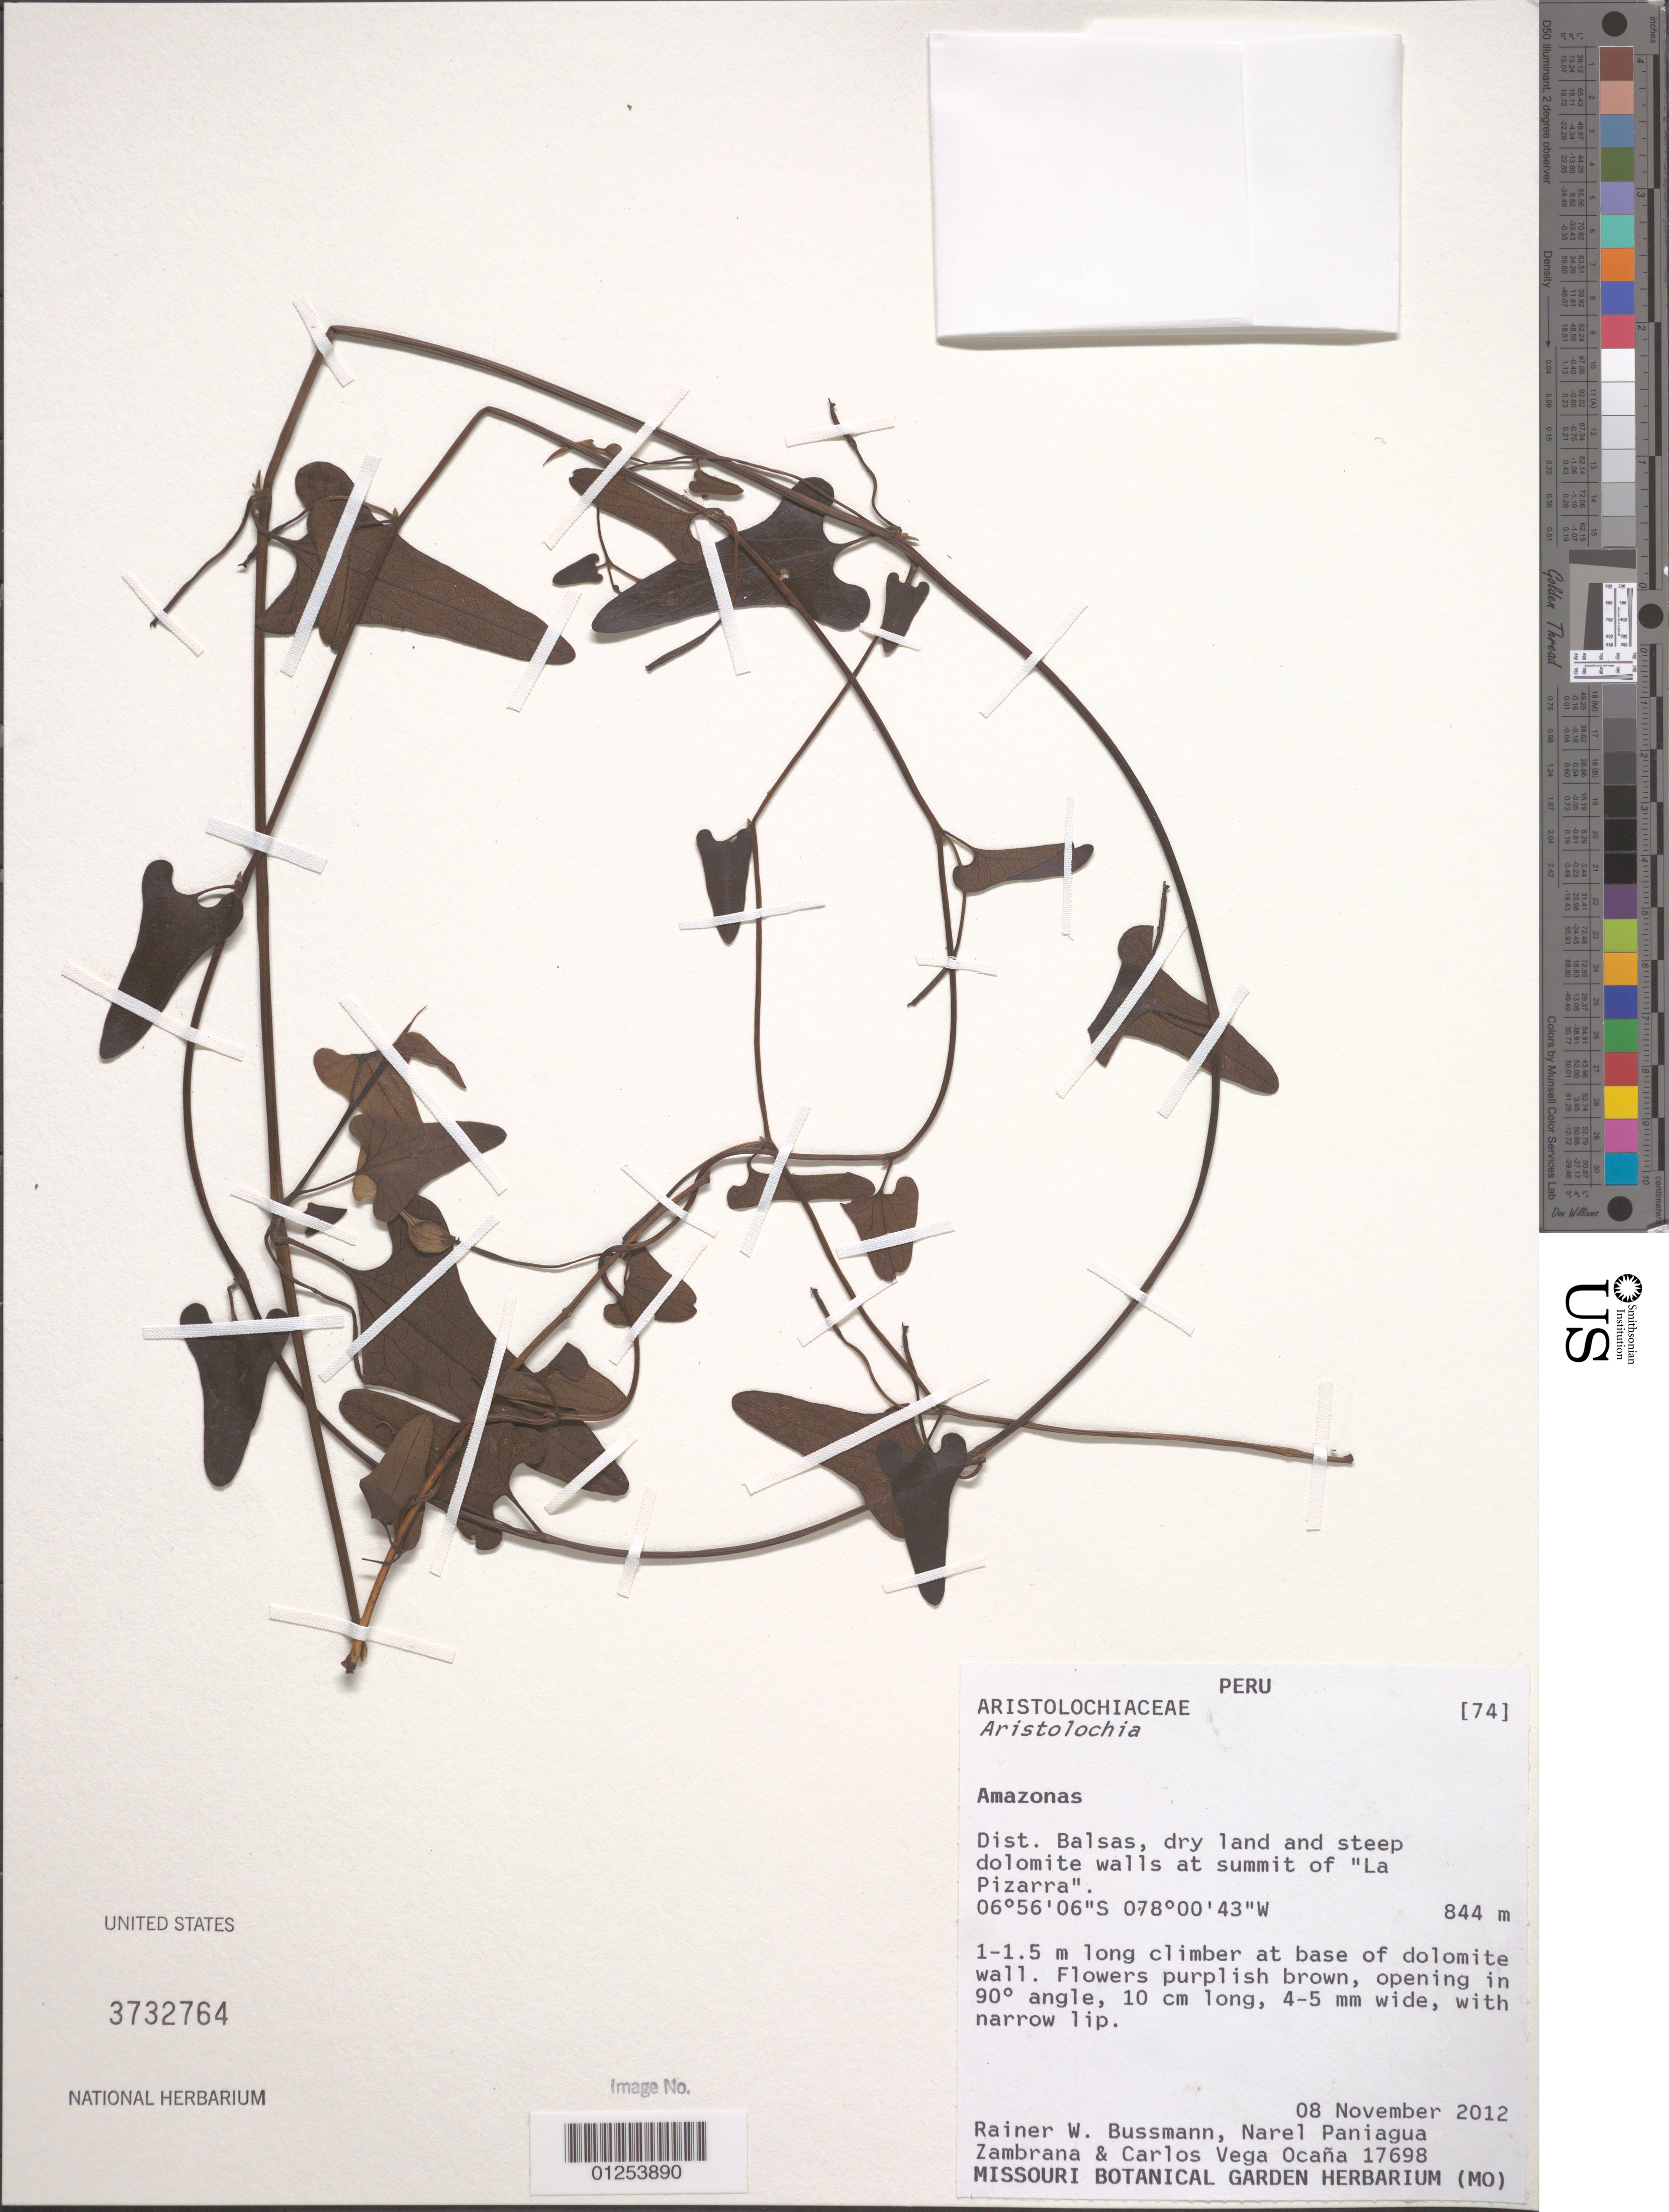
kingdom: Plantae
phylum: Tracheophyta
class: Magnoliopsida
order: Piperales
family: Aristolochiaceae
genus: Aristolochia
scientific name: Aristolochia sp.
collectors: R. W. Bussmann, N. Zambrana & C. Vega Ocaña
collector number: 17698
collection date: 2012-11-08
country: Peru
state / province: Amazonas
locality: Dist. Balsas, dry land and steep dolomite walls at summit of "La Pizarra".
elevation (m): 844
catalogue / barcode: US 3732764